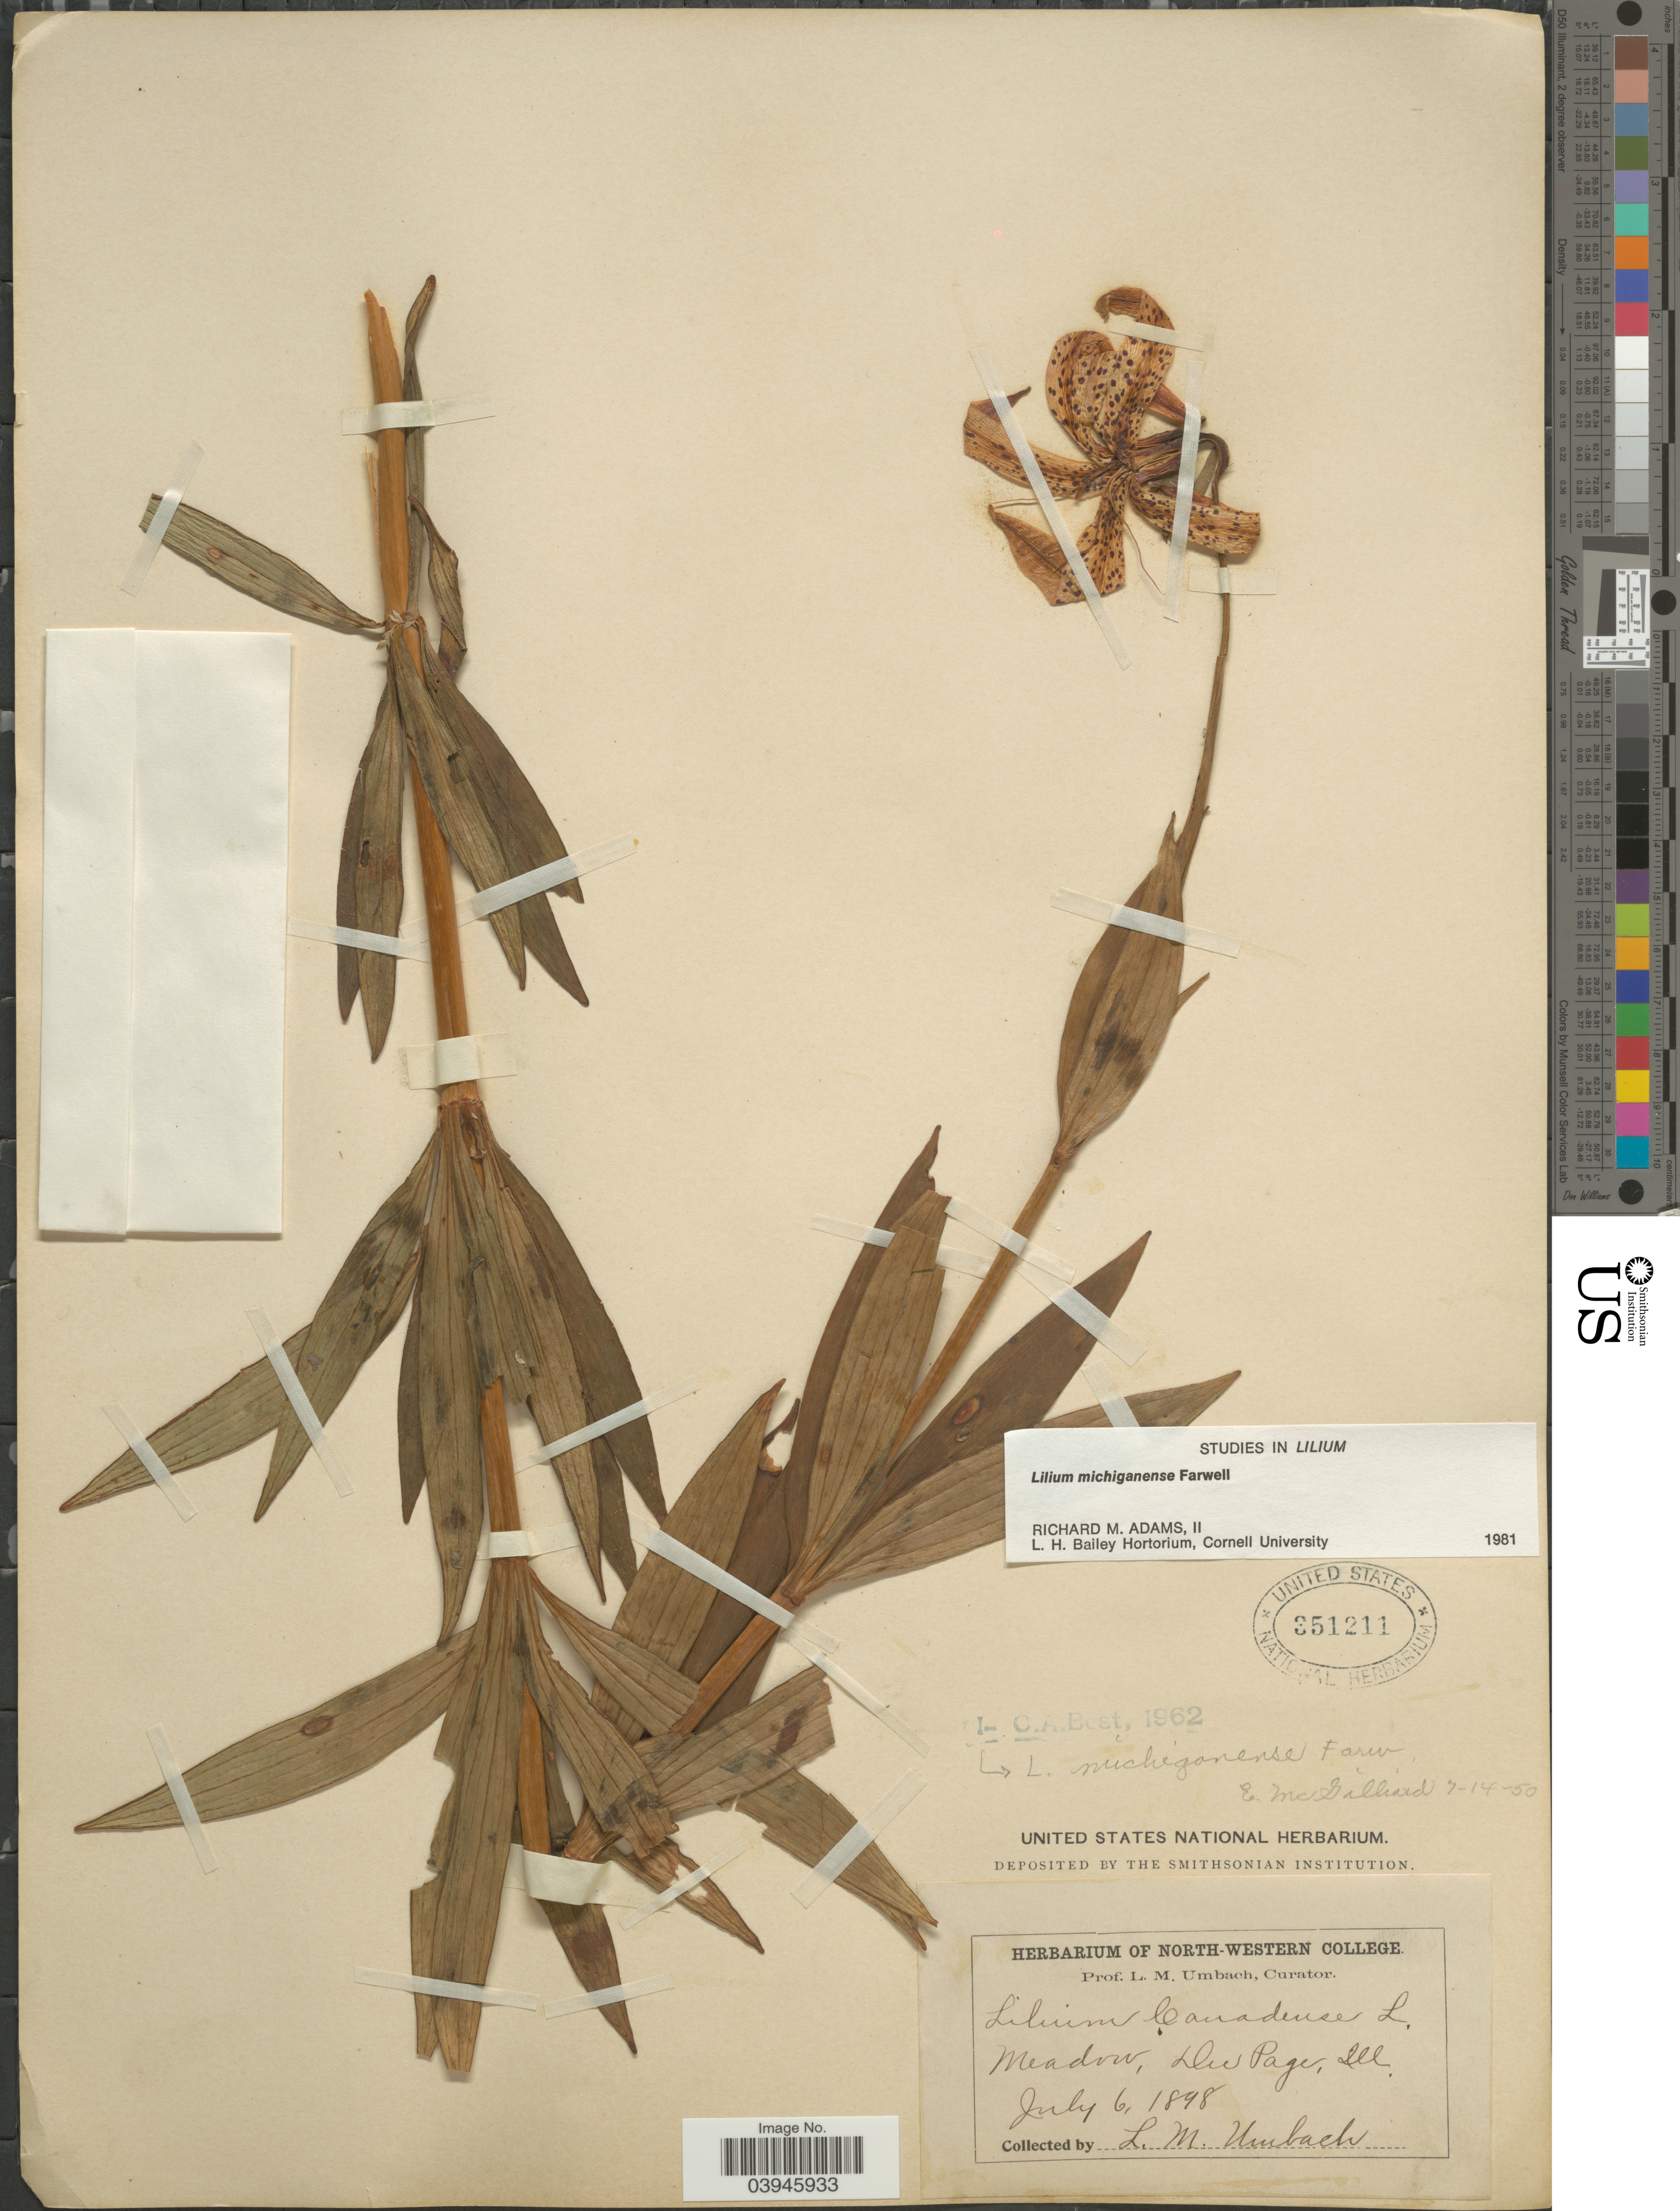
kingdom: Plantae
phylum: Tracheophyta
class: Liliopsida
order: Liliales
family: Liliaceae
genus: Lilium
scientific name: Lilium michiganense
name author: Farw.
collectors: L. M. Umbach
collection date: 1898-07-06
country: United States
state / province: Illinois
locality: Meadow, DuPage.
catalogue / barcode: US 351211